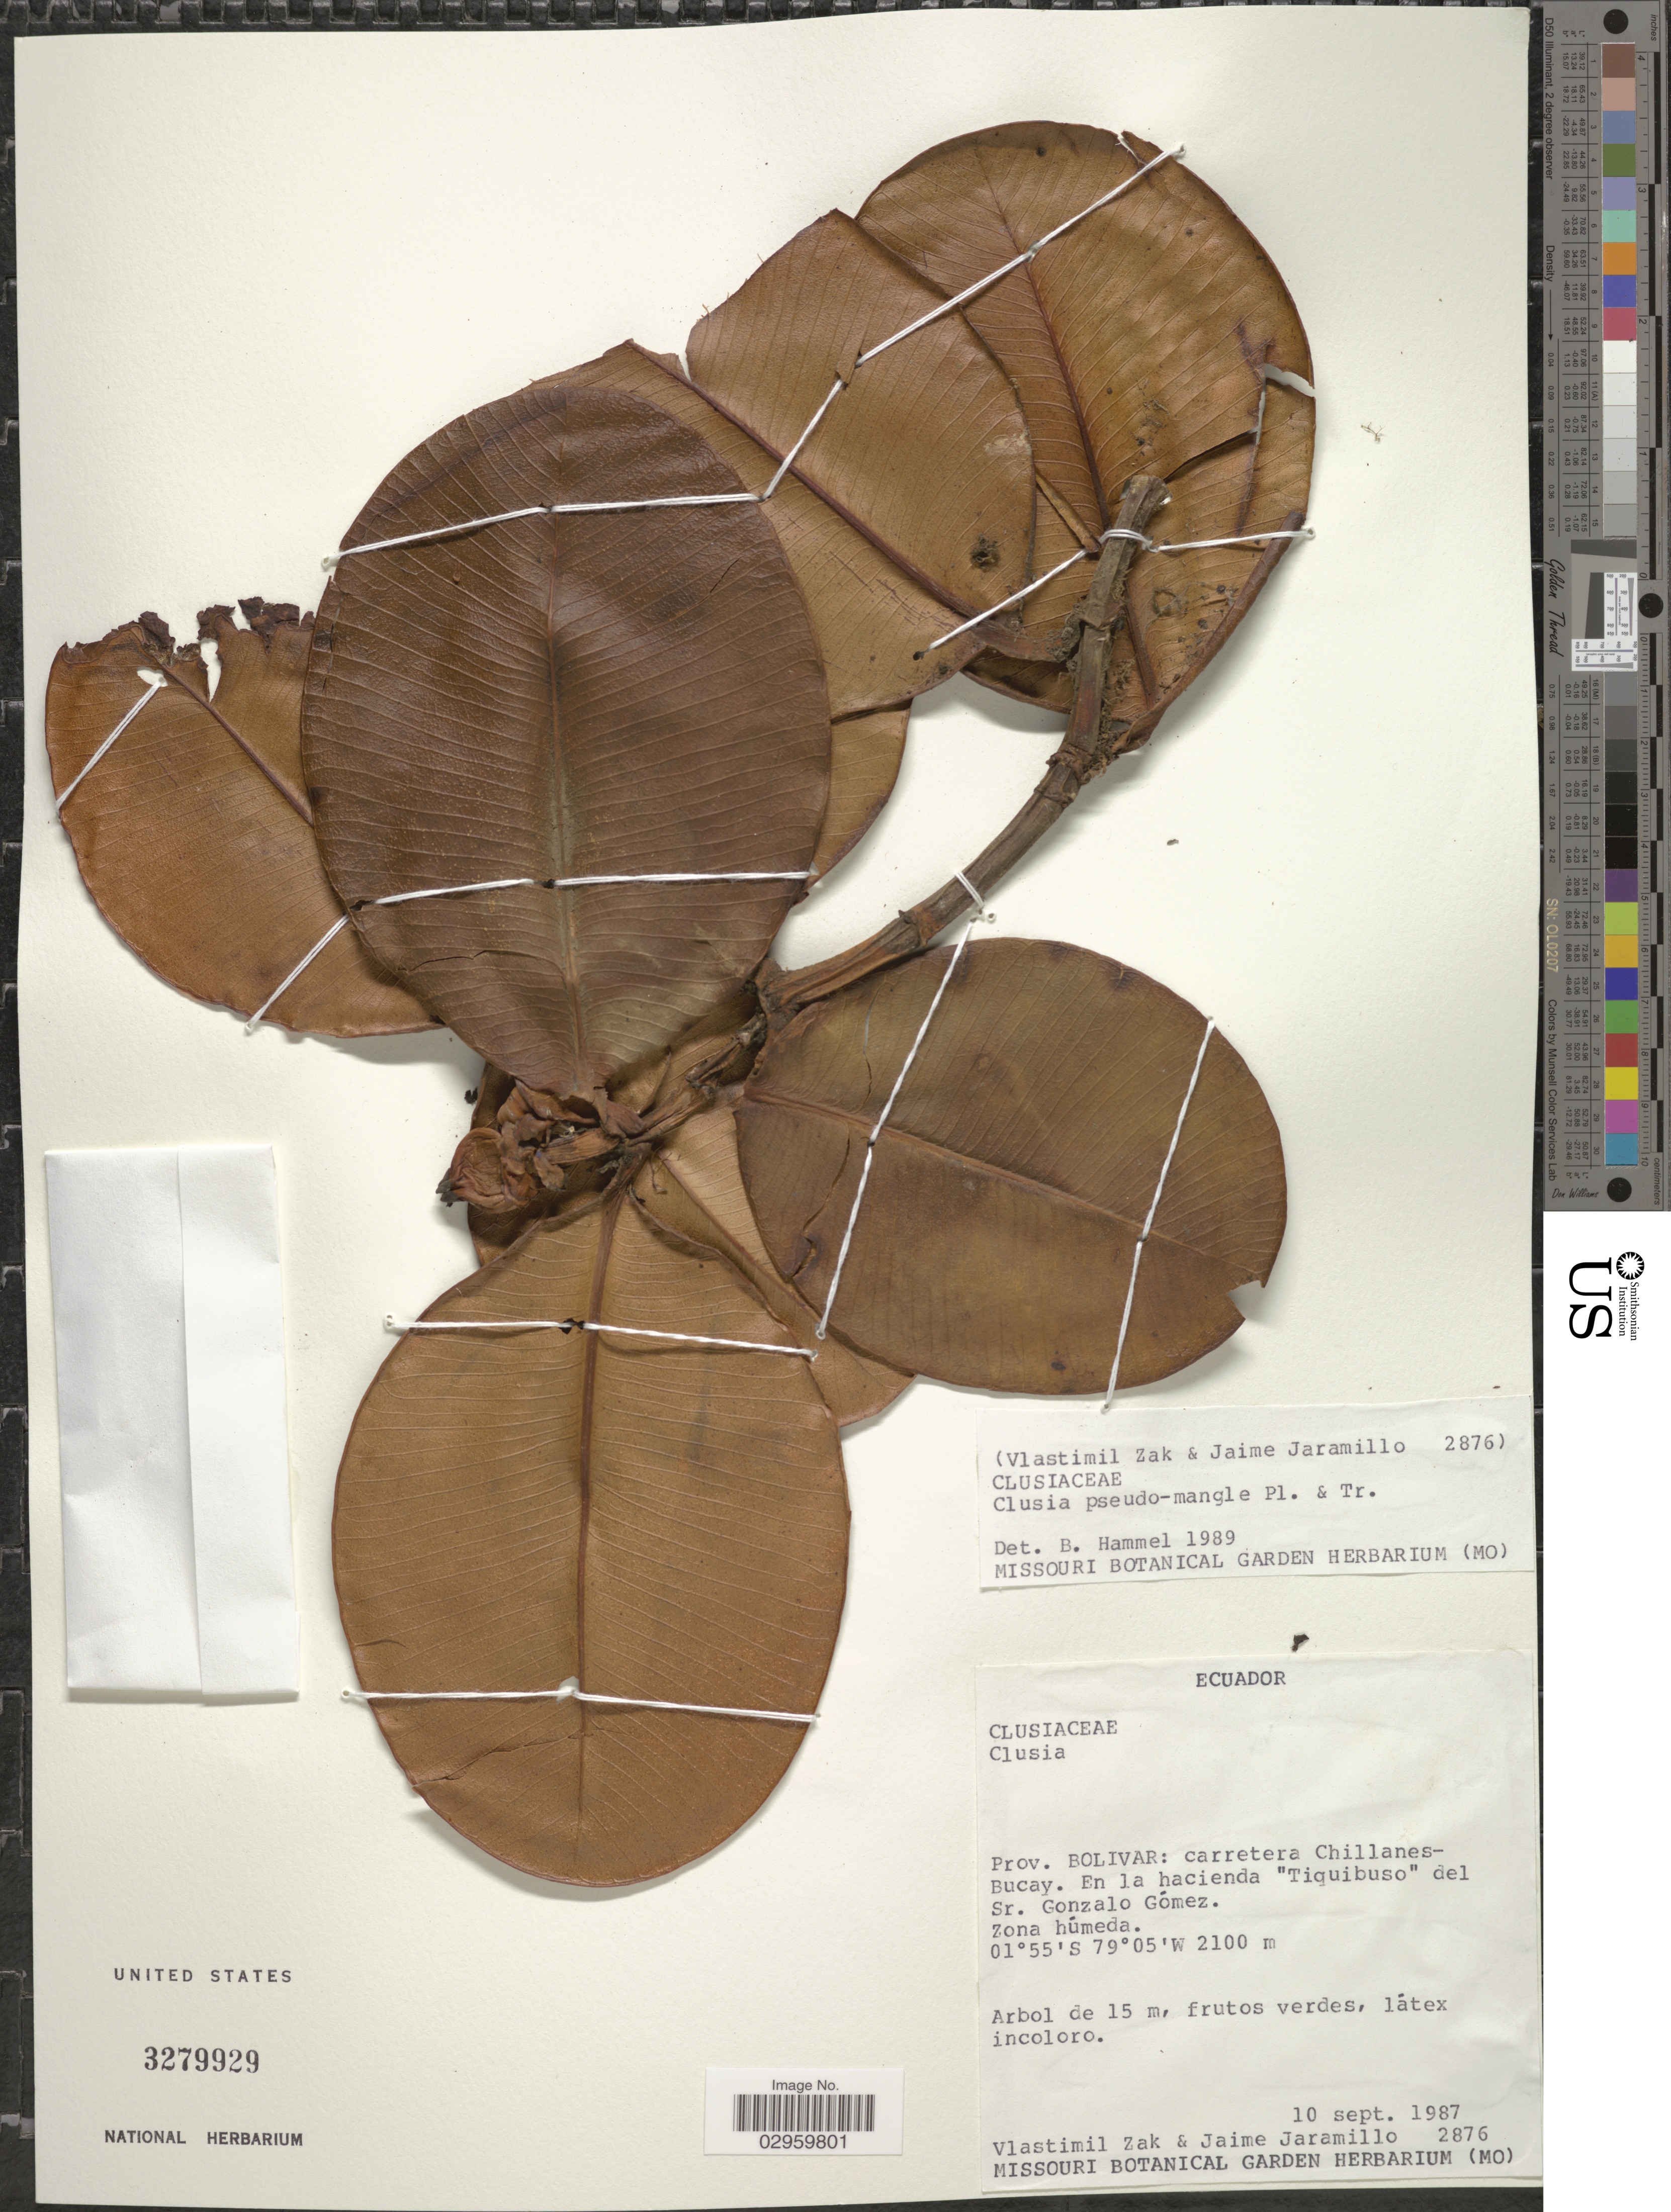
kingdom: Plantae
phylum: Tracheophyta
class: Magnoliopsida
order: Malpighiales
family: Clusiaceae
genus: Clusia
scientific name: Clusia pseudomangle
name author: Planch. & Triana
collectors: V. Zak & J. Jaramillo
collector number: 2876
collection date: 1987-09-10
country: Ecuador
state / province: Bolívar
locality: Carretera Chillanes-Bucay. En la hacienda "Tiquibuso", del Sr. Gonzalo Gómez.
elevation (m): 2100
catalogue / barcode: US 3279929